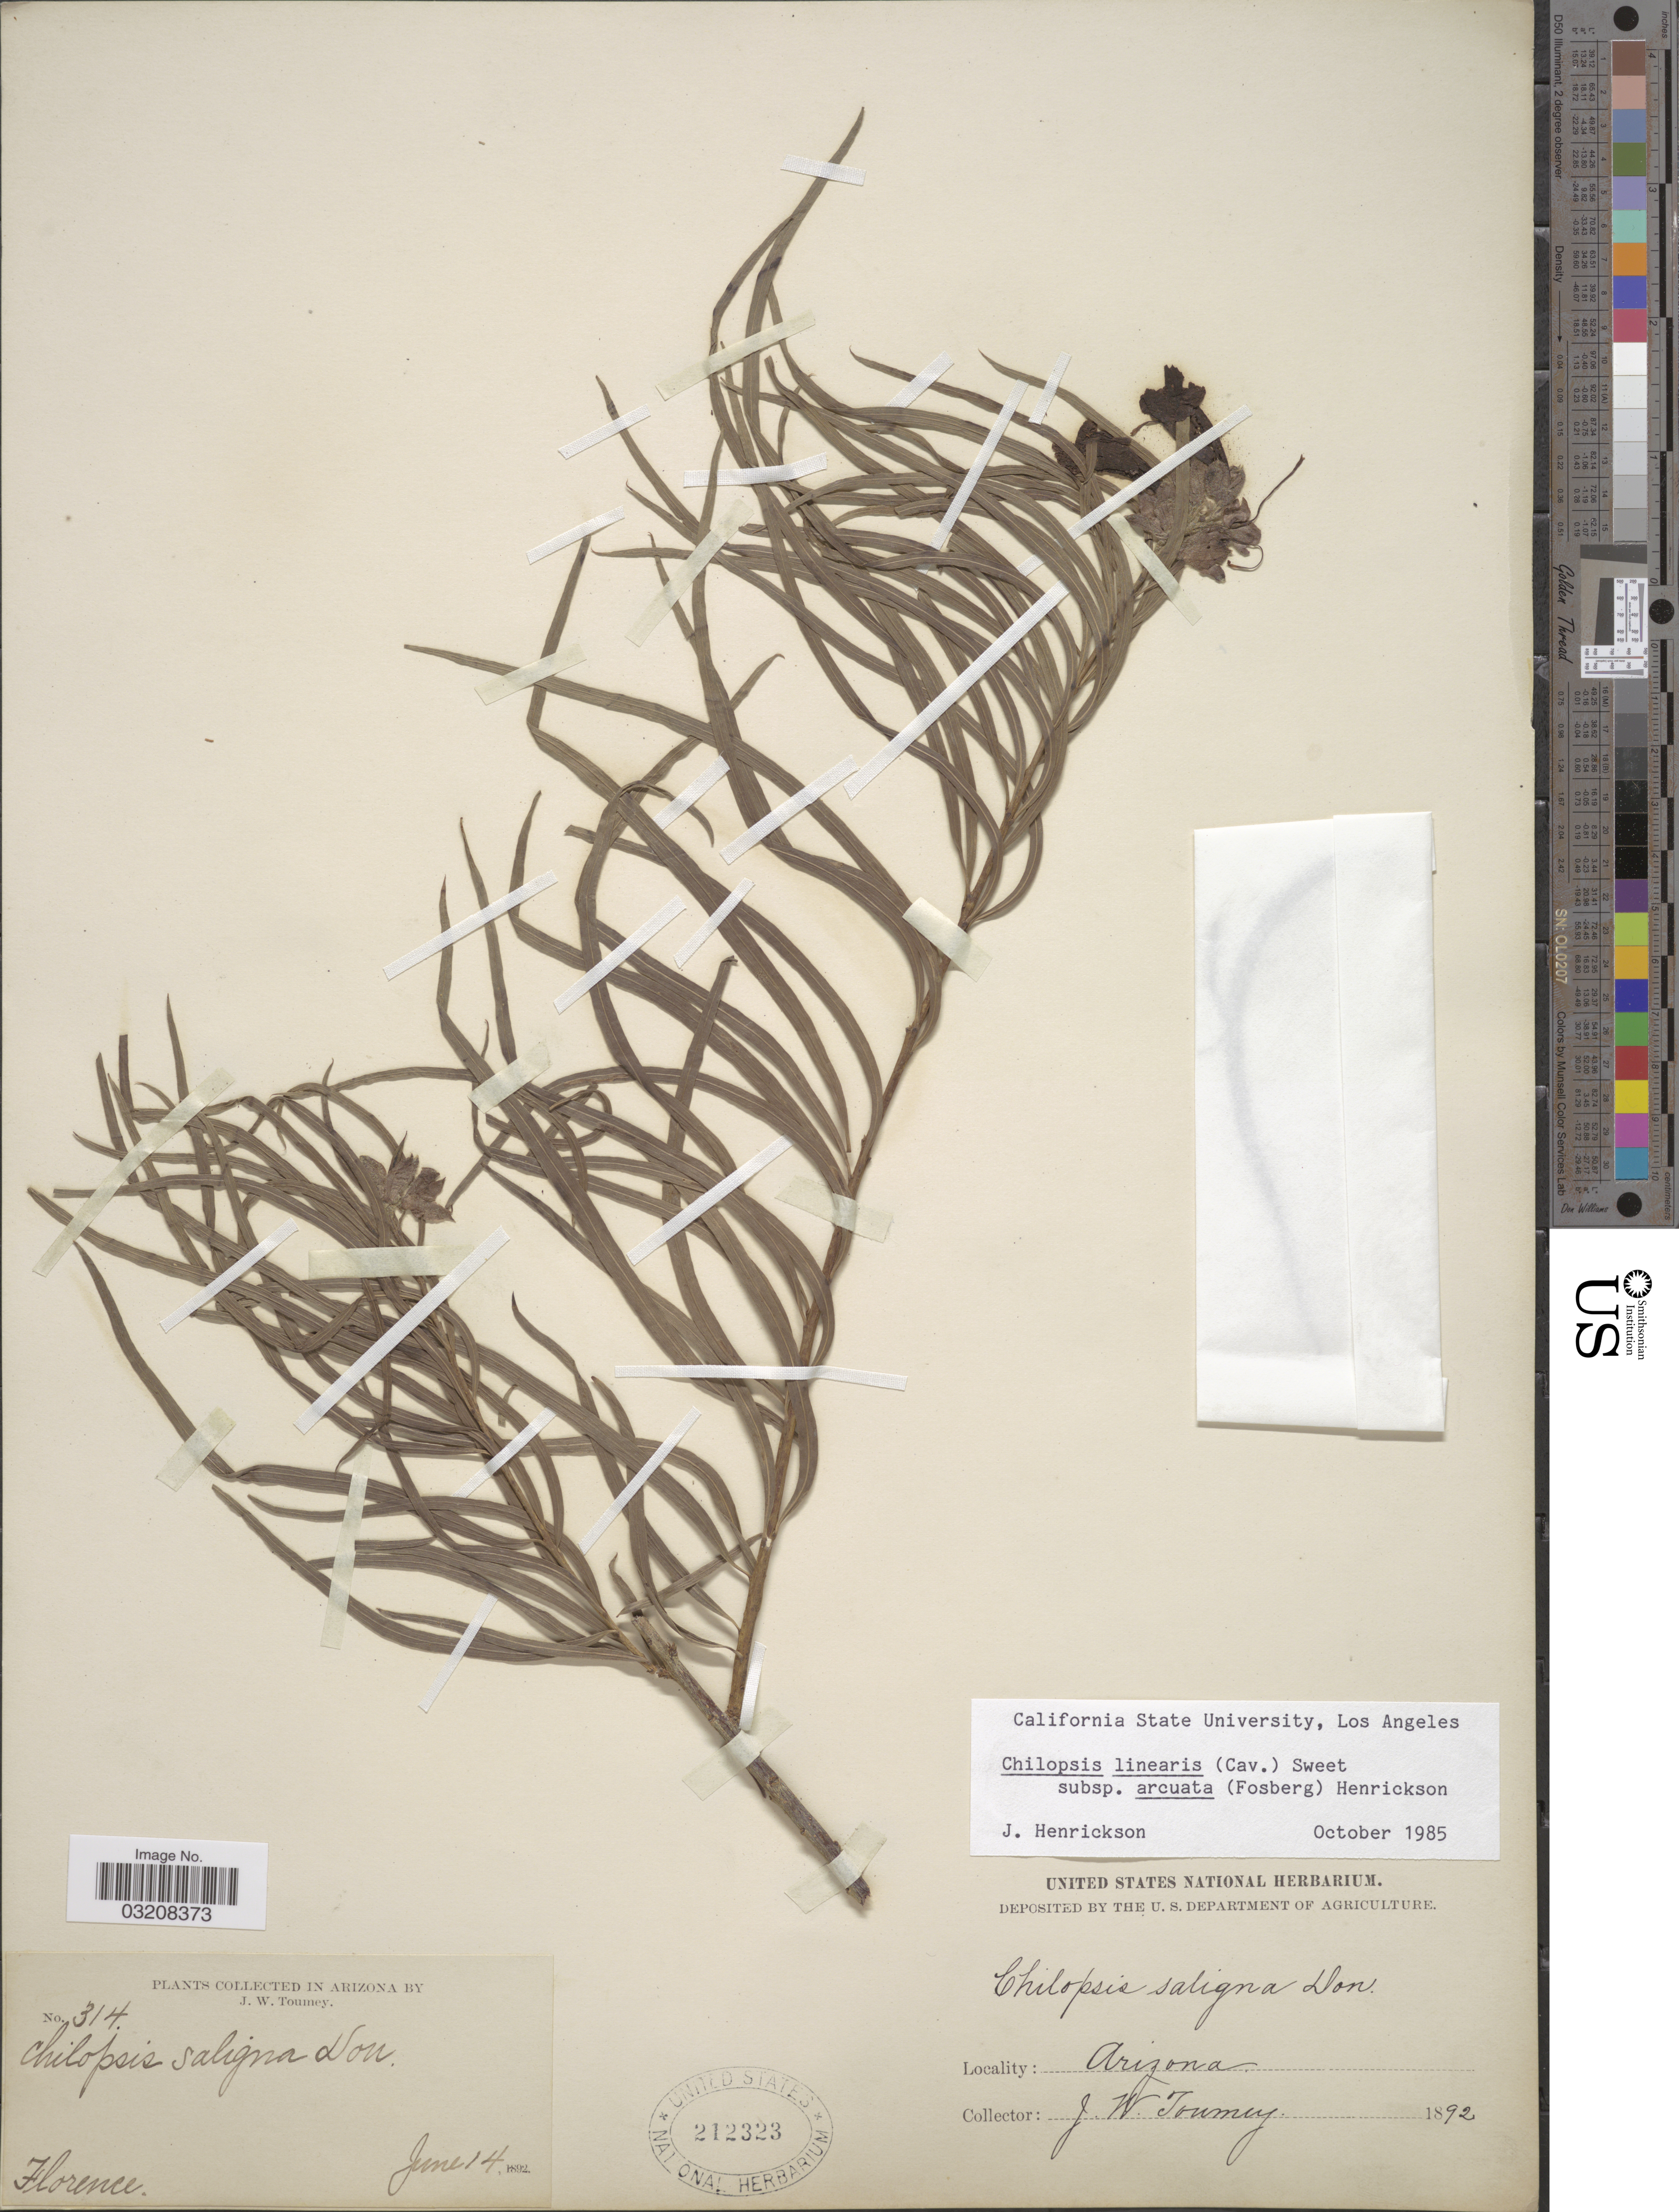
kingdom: Plantae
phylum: Tracheophyta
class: Magnoliopsida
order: Lamiales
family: Bignoniaceae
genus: Chilopsis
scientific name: Chilopsis linearis subsp. arcuata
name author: (Fosberg) Henrickson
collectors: J. W. Toumey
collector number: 314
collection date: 1892-06-14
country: United States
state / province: Arizona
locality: Florence.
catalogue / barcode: US 212323